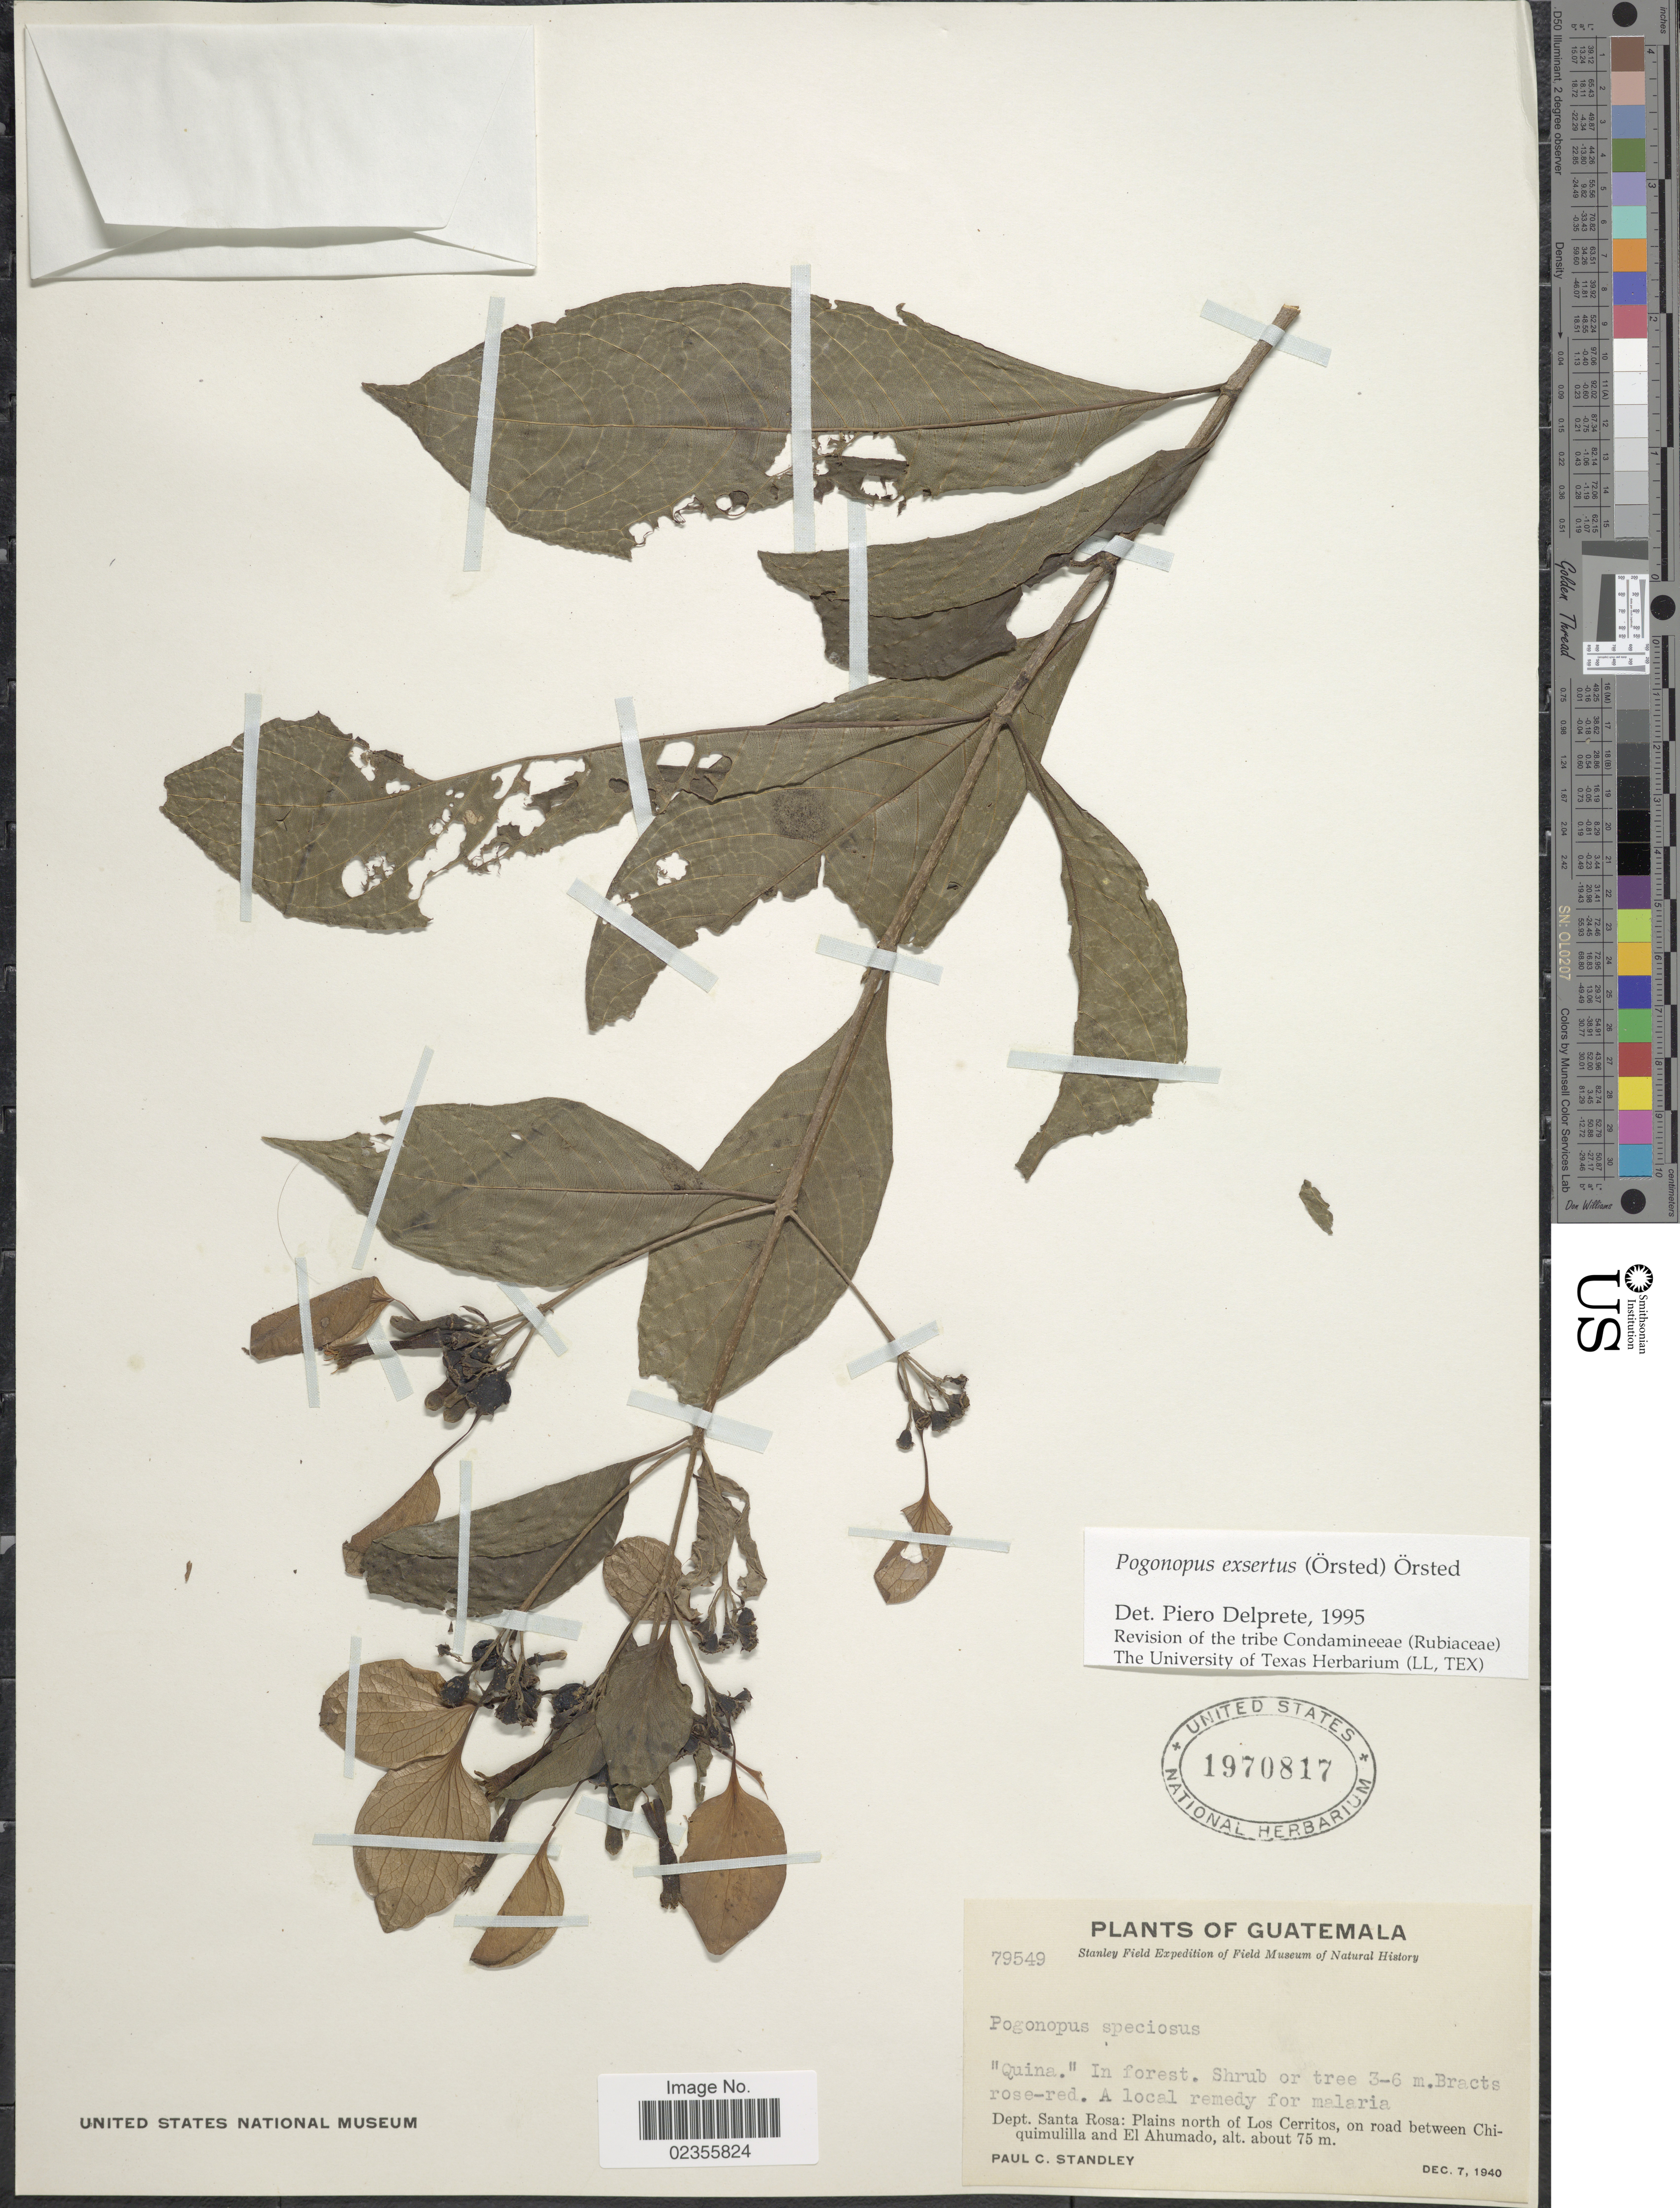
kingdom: Plantae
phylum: Tracheophyta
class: Magnoliopsida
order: Gentianales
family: Rubiaceae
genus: Pogonopus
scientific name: Pogonopus exsertus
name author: (Oerst.) Oerst.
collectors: P. C. Standley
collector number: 79549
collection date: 1940-12-07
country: Guatemala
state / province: Santa Rosa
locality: Plains north of Los Cerritos, on road between Chiquimulilla and El Ahumado.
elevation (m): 75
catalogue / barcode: US 1970817